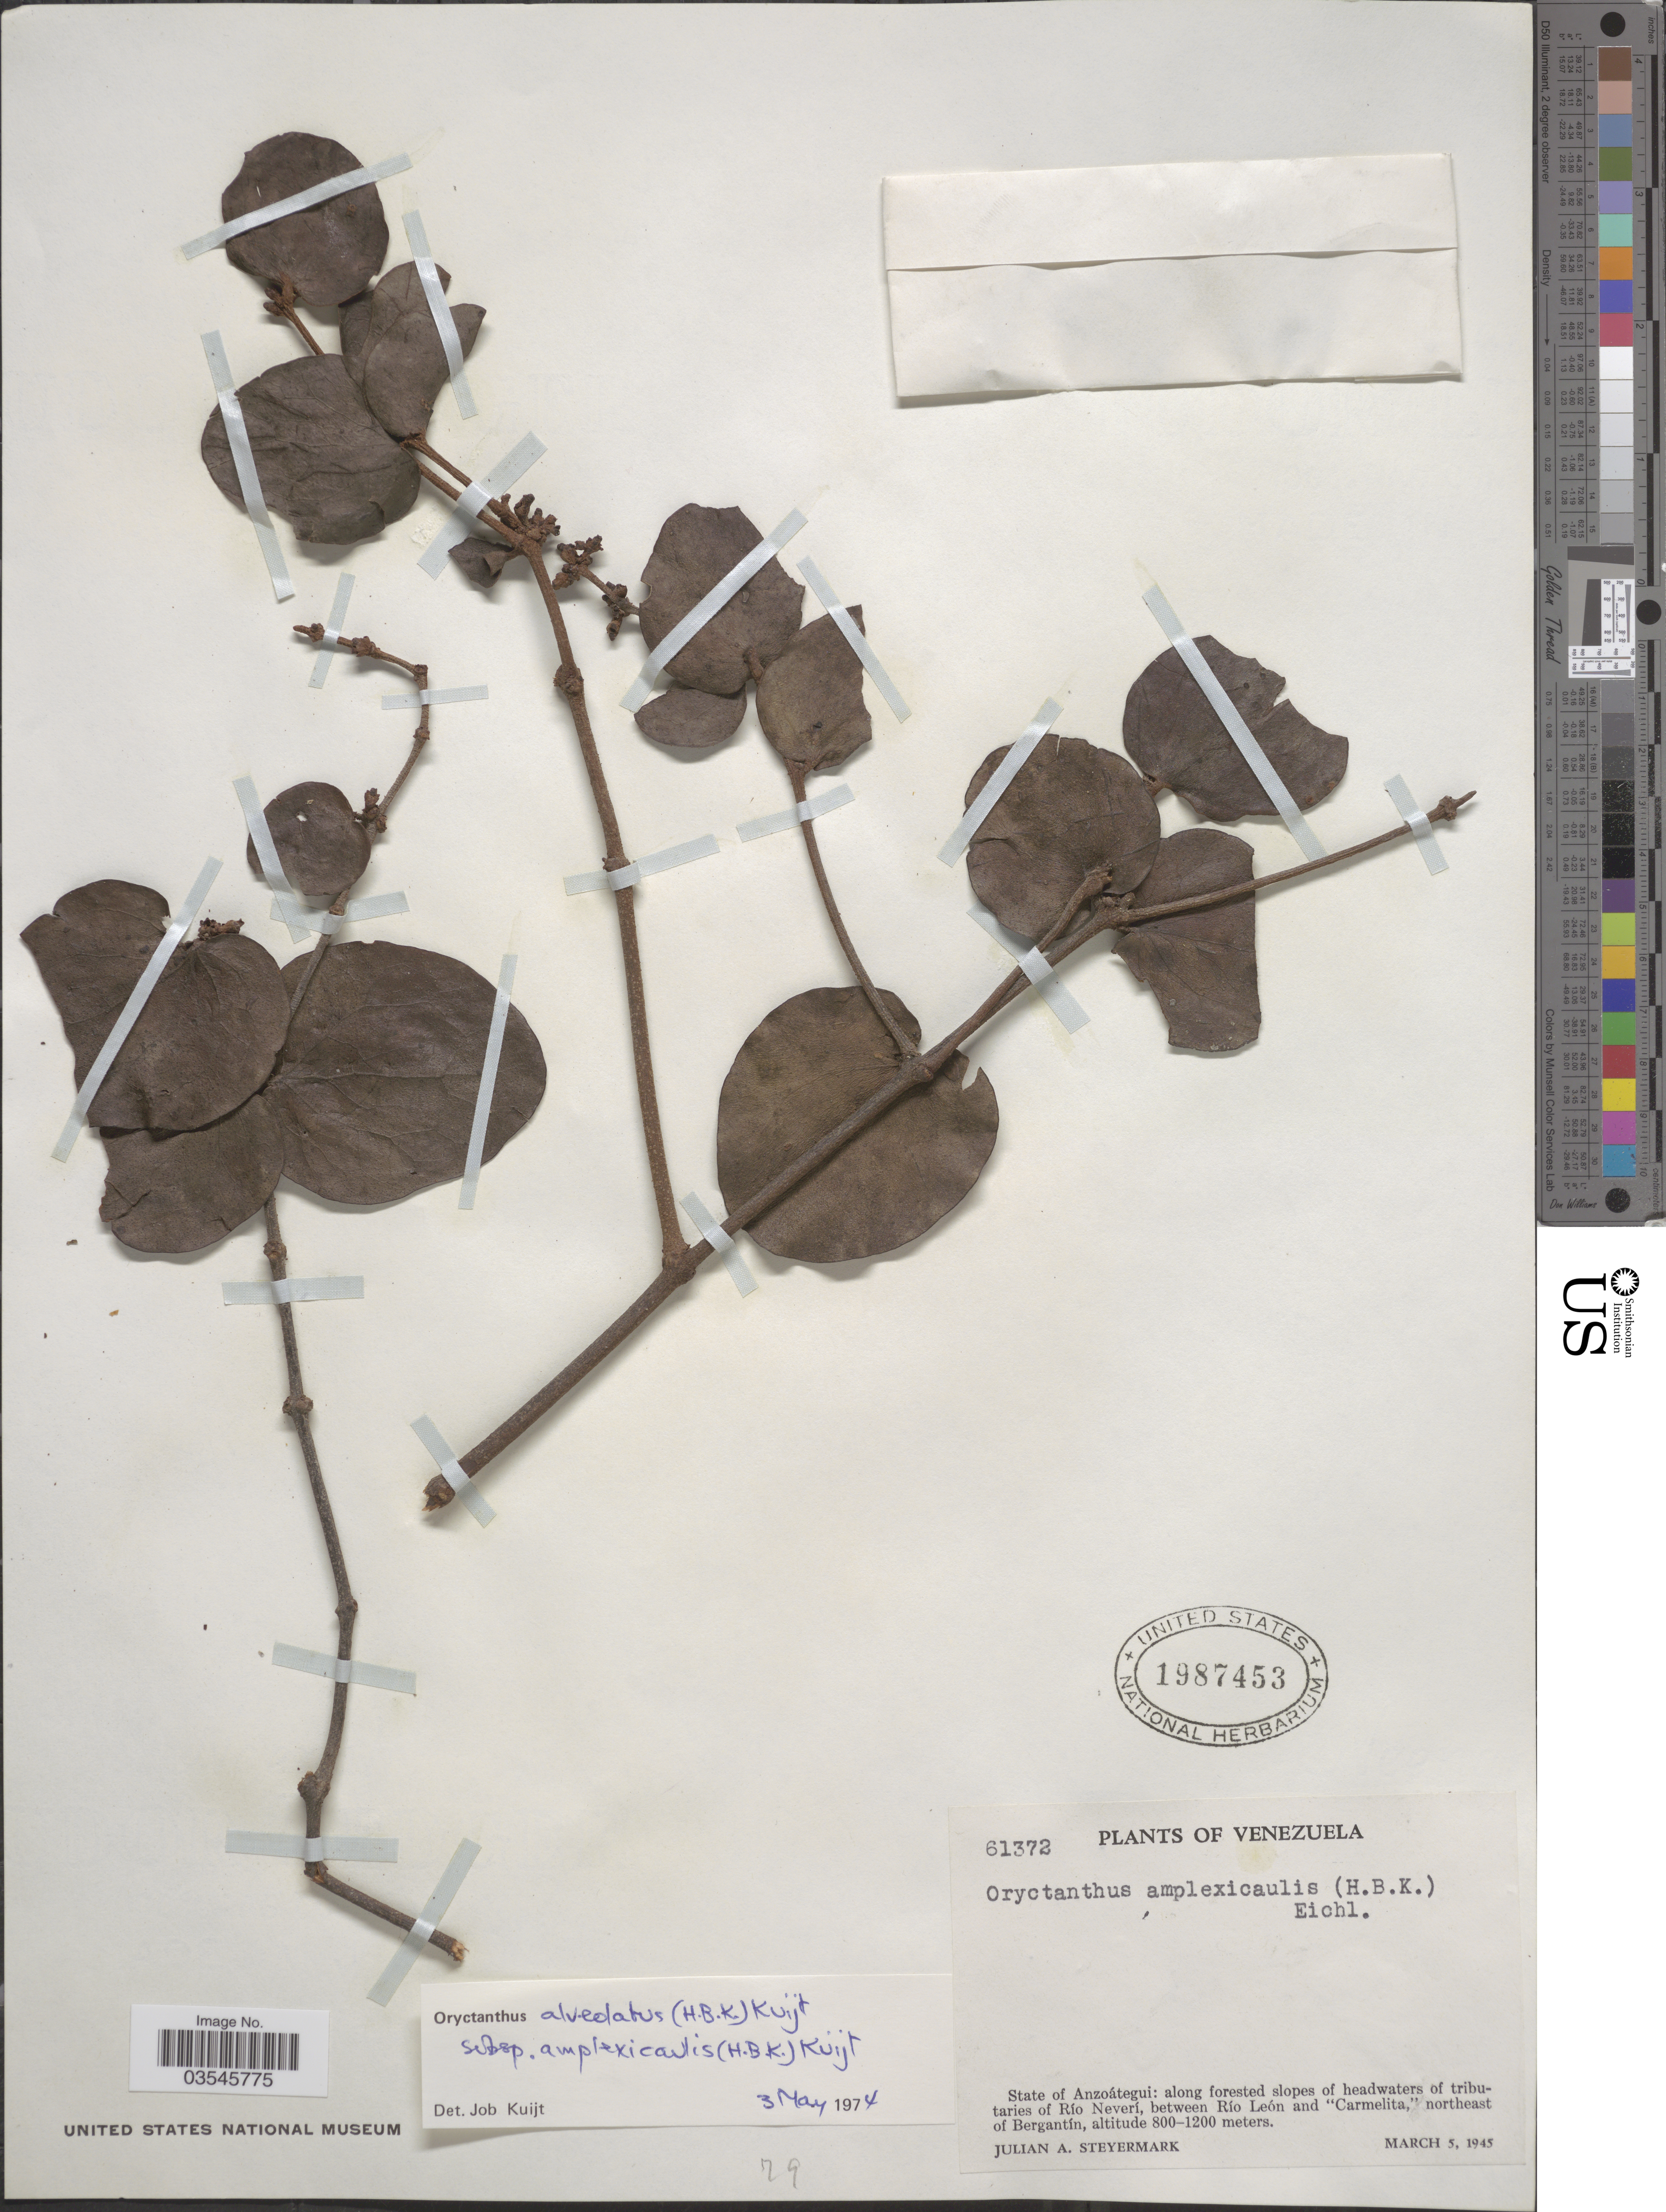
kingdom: Plantae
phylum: Tracheophyta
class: Magnoliopsida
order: Santalales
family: Loranthaceae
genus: Oryctanthus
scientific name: Oryctanthus alveolatus subsp. amplexicaulis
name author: (Kunth) Kuijt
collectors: J. Steyermark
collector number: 61372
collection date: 1945-03-05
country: Venezuela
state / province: Anzoategui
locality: Along forested slopes of headwaters of tributaries of Río Neverí, between Río León and "Carmelita," northeast of Bergantín.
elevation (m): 800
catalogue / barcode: US 1987453